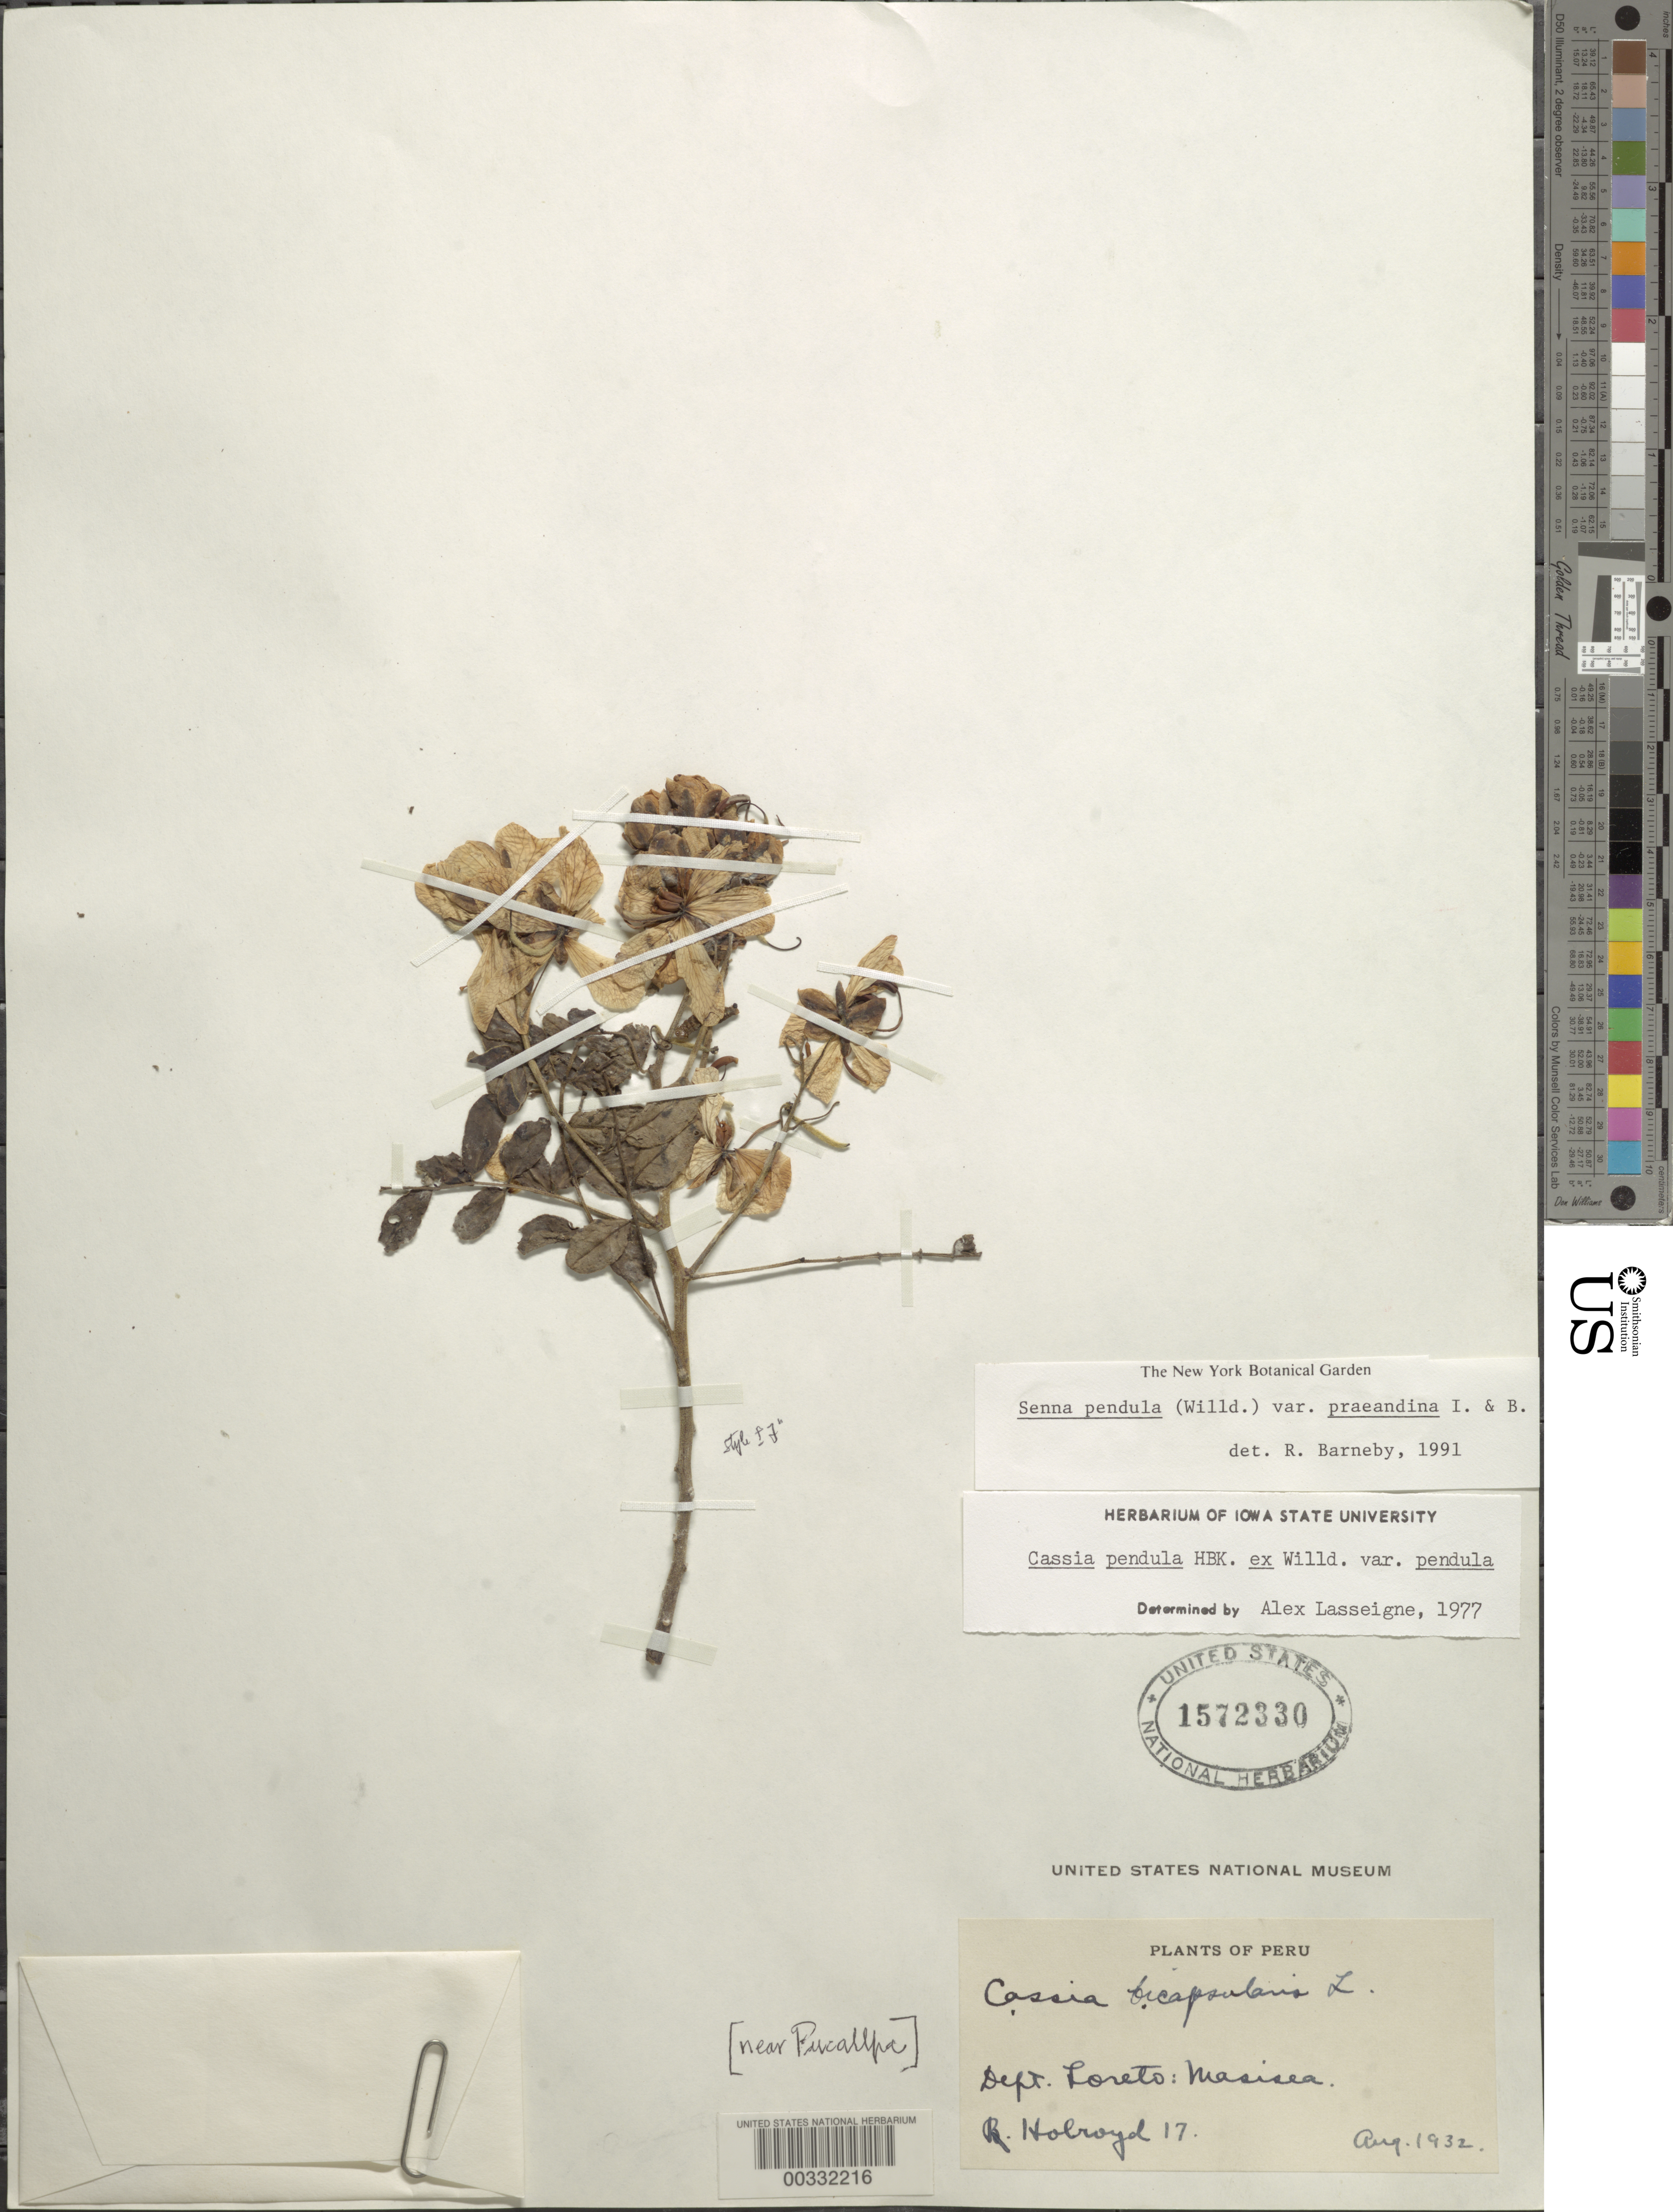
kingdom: Plantae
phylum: Tracheophyta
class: Magnoliopsida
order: Fabales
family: Fabaceae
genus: Senna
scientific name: Senna pendula var. praeandina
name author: H.S. Irwin & Barneby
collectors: R. Holroyd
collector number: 17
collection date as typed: Aug 1932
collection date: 1932-08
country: Peru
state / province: Loreto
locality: Masisea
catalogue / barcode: US 1572330